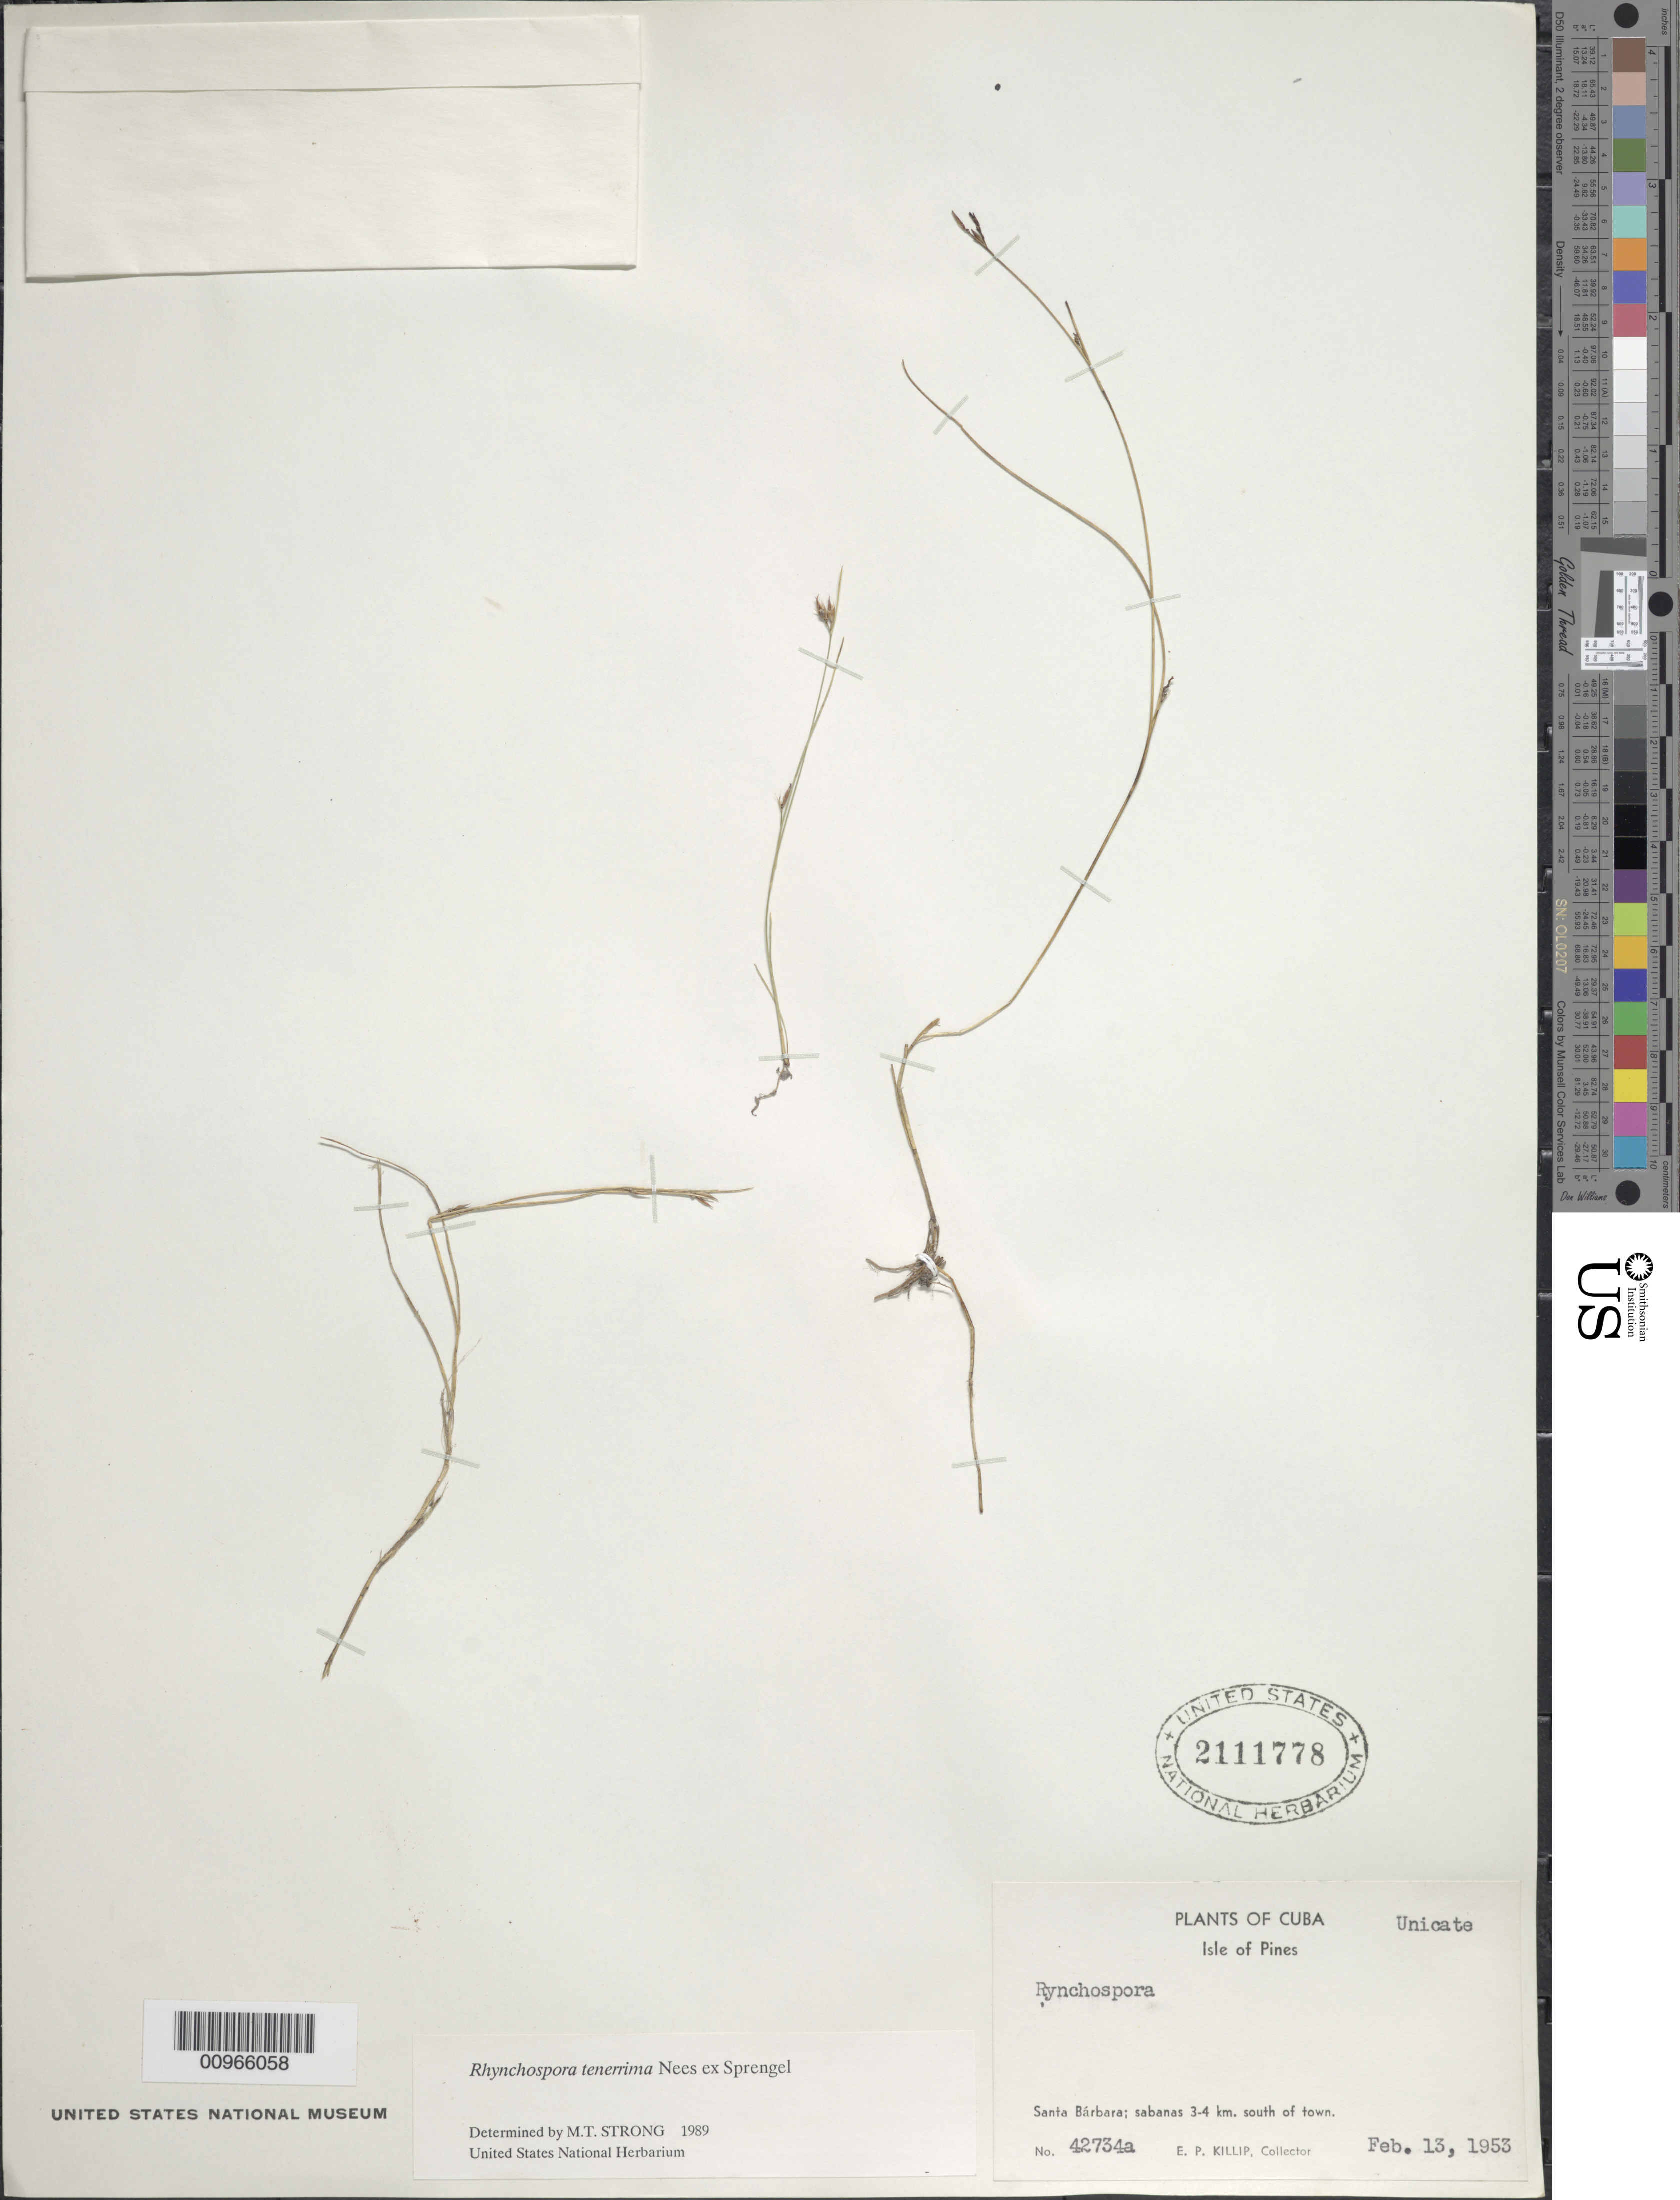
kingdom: Plantae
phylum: Tracheophyta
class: Liliopsida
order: Poales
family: Cyperaceae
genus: Rhynchospora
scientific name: Rhynchospora tenerrima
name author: Nees ex Spreng.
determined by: Strong, M. T., (US), Smithsonian Institution - National Museum of Natural History (UNITED STATES)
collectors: E. P. Killip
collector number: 42734A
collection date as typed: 13 Feb 1953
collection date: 1953-02-13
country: Cuba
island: Isla de la Juventud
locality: Isle of Pines, Santa Bárbara, sabanas 3-4 km south of town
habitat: Sabanas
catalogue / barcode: US 2111778